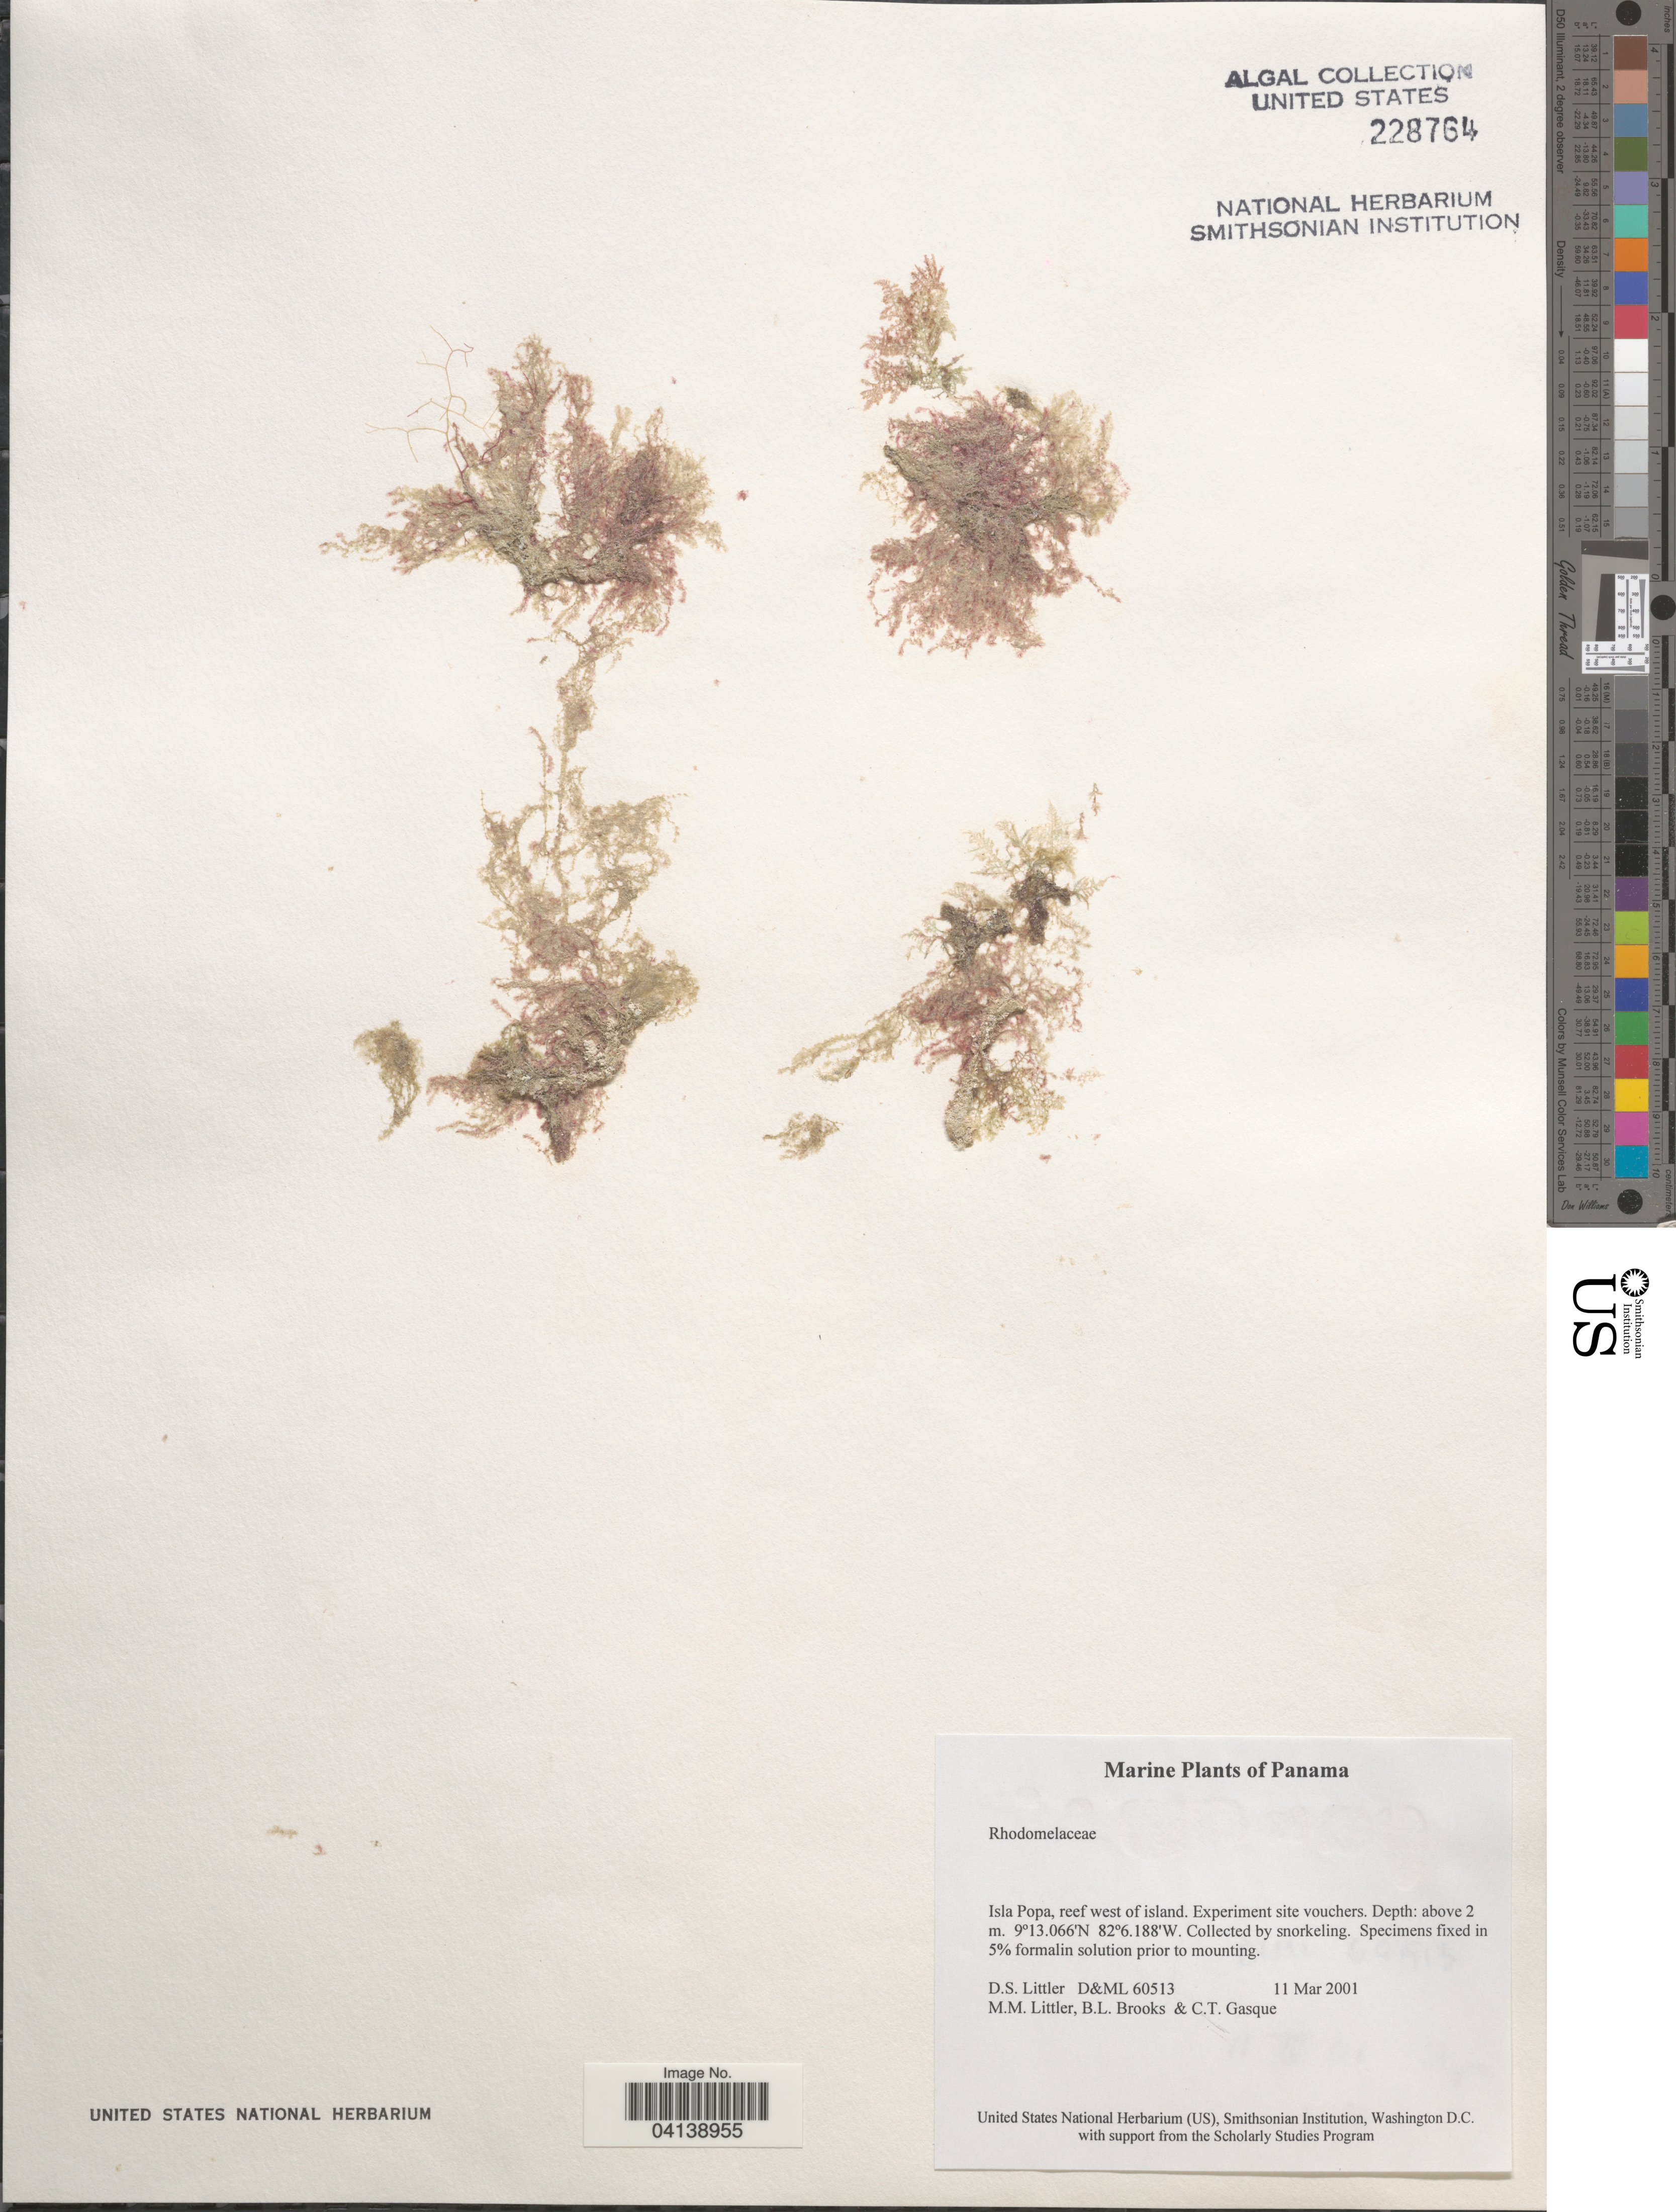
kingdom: Plantae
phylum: Rhodophyta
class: Florideophyceae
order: Ceramiales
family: Rhodomelaceae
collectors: D. S. Littler, B. Brooks & C. Gasque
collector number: D&ML 60513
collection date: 2001-03-11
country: Panama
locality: Isla Popa, reed west of island.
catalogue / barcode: US 228764